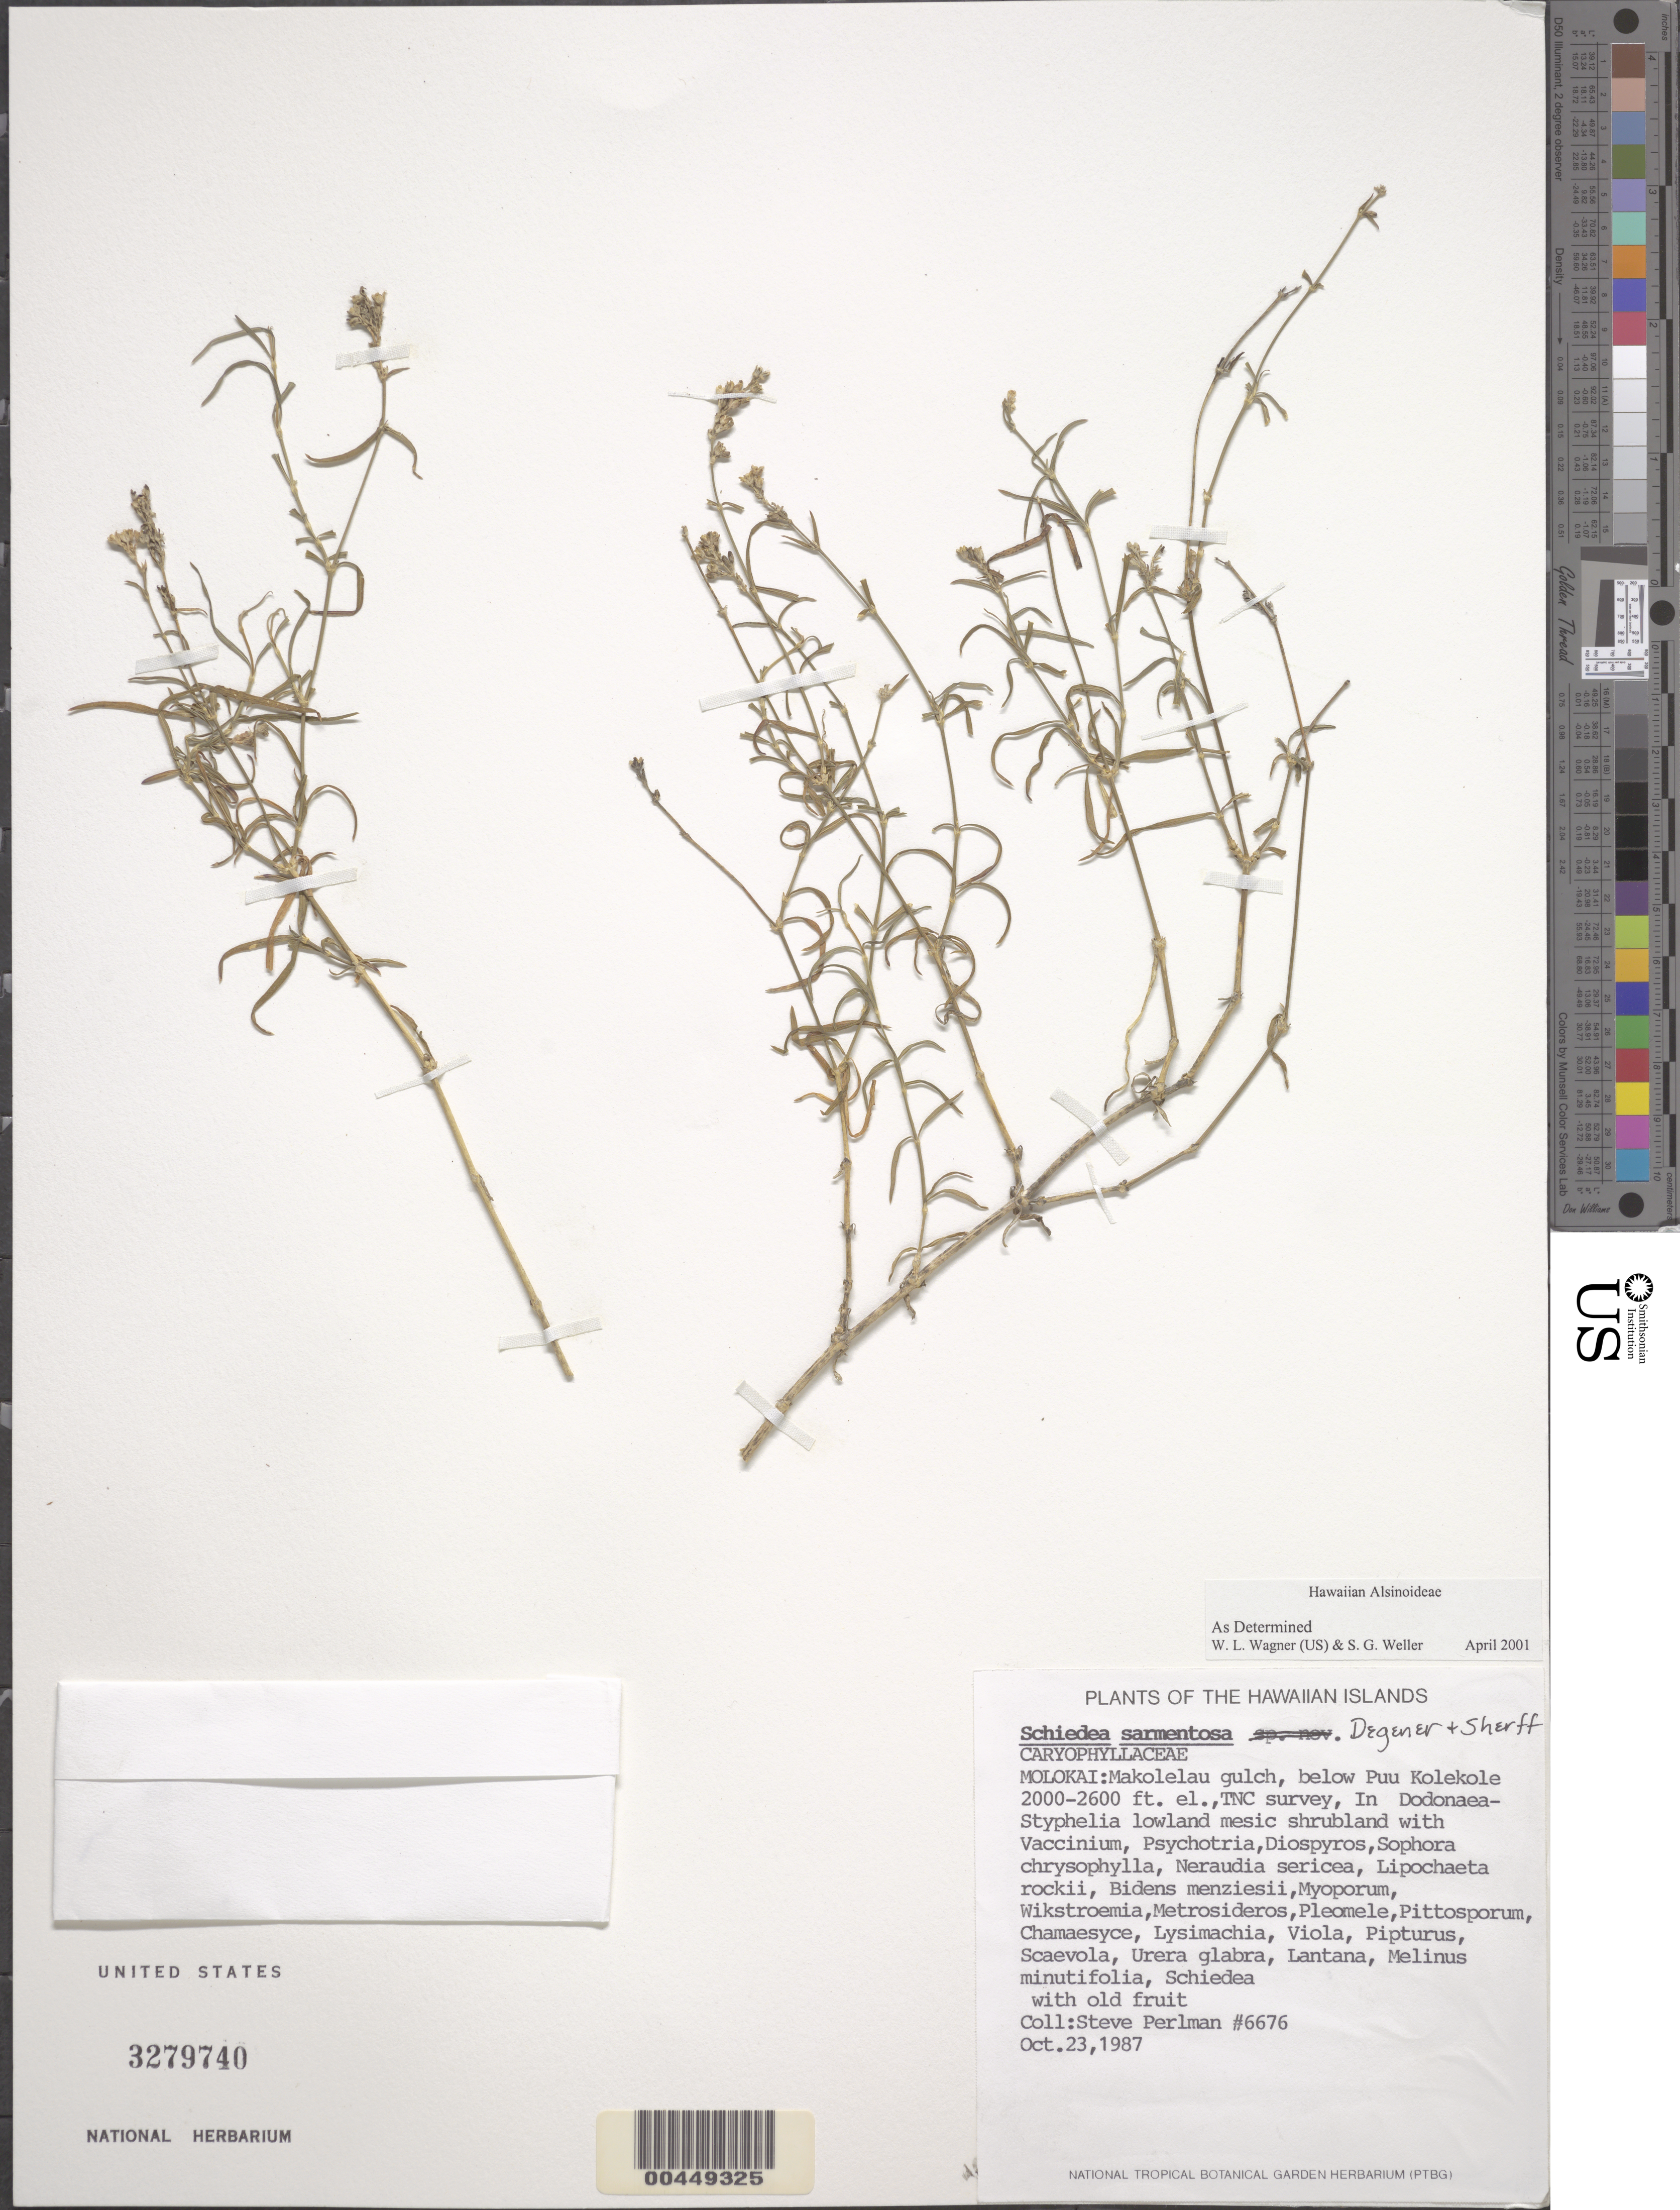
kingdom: Plantae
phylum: Tracheophyta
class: Magnoliopsida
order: Caryophyllales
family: Caryophyllaceae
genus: Schiedea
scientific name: Schiedea sarmentosa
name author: O. Deg. & Sherff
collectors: S. P. Perlman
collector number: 6676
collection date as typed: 23 Oct 1987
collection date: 1987-10-23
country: United States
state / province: Hawaii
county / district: Maui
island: Moloka'i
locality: Makolelau gulch, below Puu Kolekole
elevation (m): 610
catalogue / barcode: US 3279740